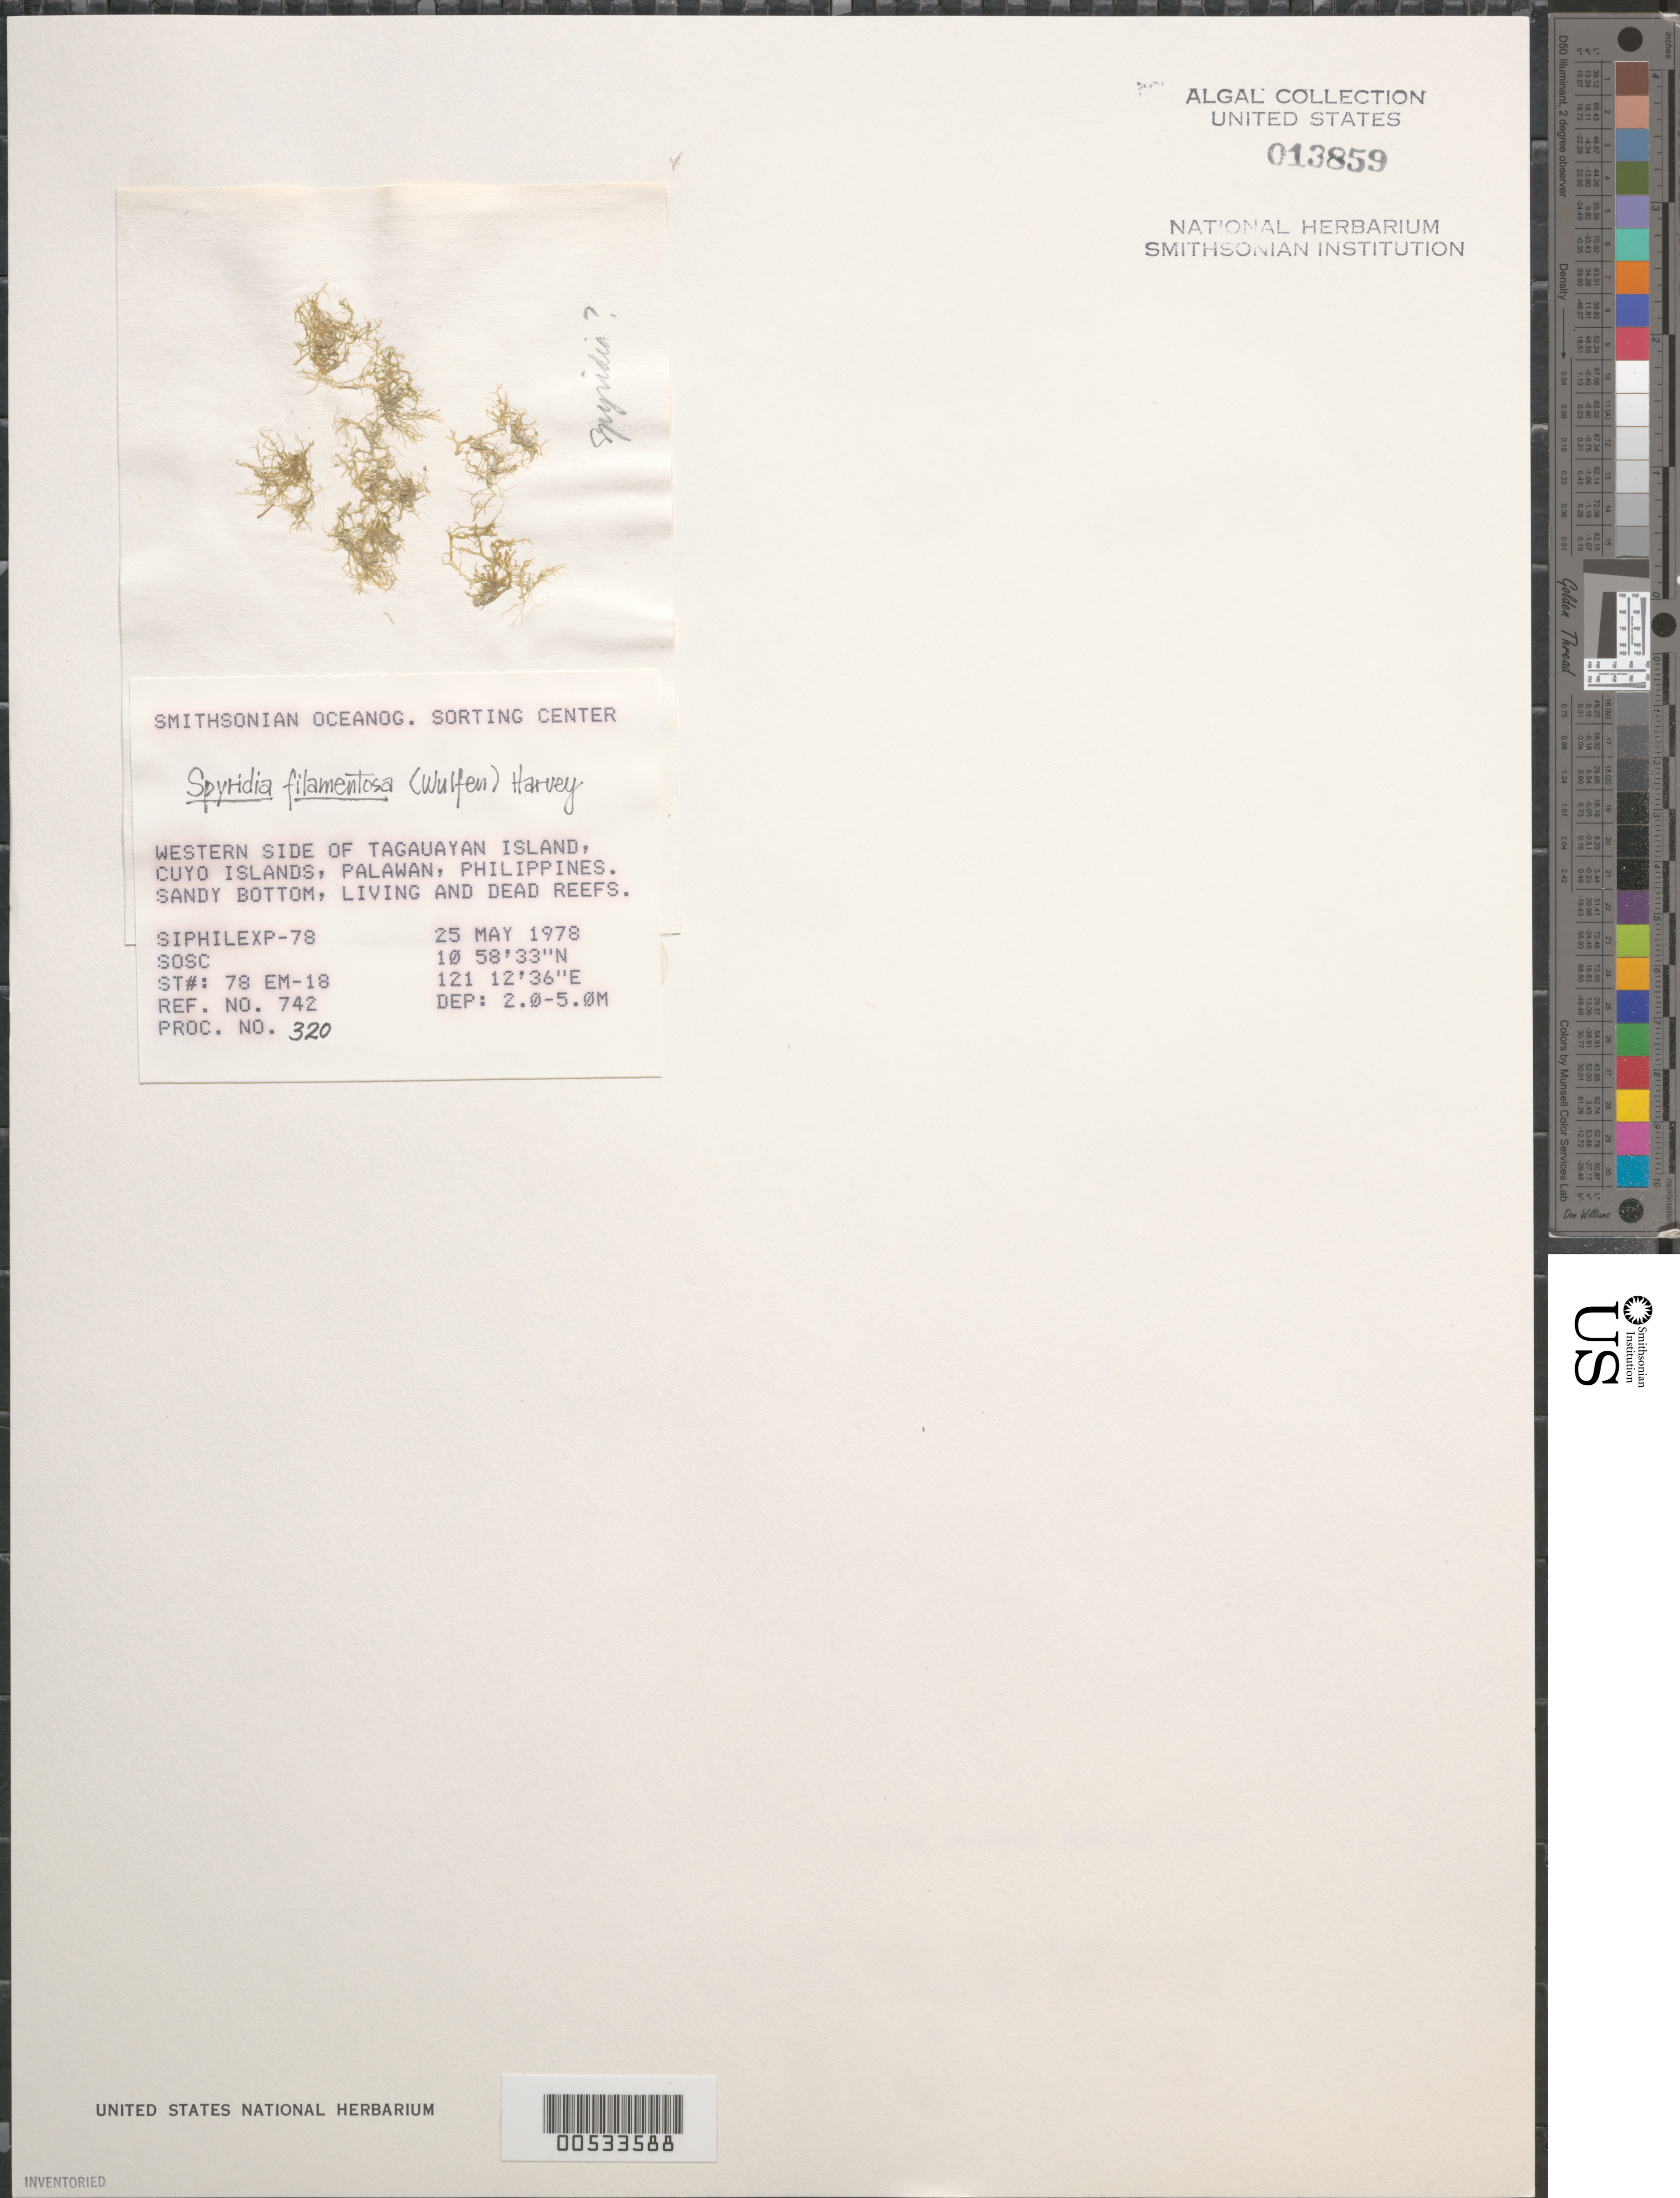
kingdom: Plantae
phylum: Rhodophyta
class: Florideophyceae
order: Ceramiales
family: Spyridiaceae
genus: Spyridia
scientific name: Spyridia filamentosa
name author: (Wulfen) Harv.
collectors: SOSC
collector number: Station 78 Em-18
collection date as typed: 25 May 1978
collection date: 1978-05-25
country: Philippines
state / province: Mimaropa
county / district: Palawan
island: Tagauayan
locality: Western side of island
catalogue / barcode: US 13859